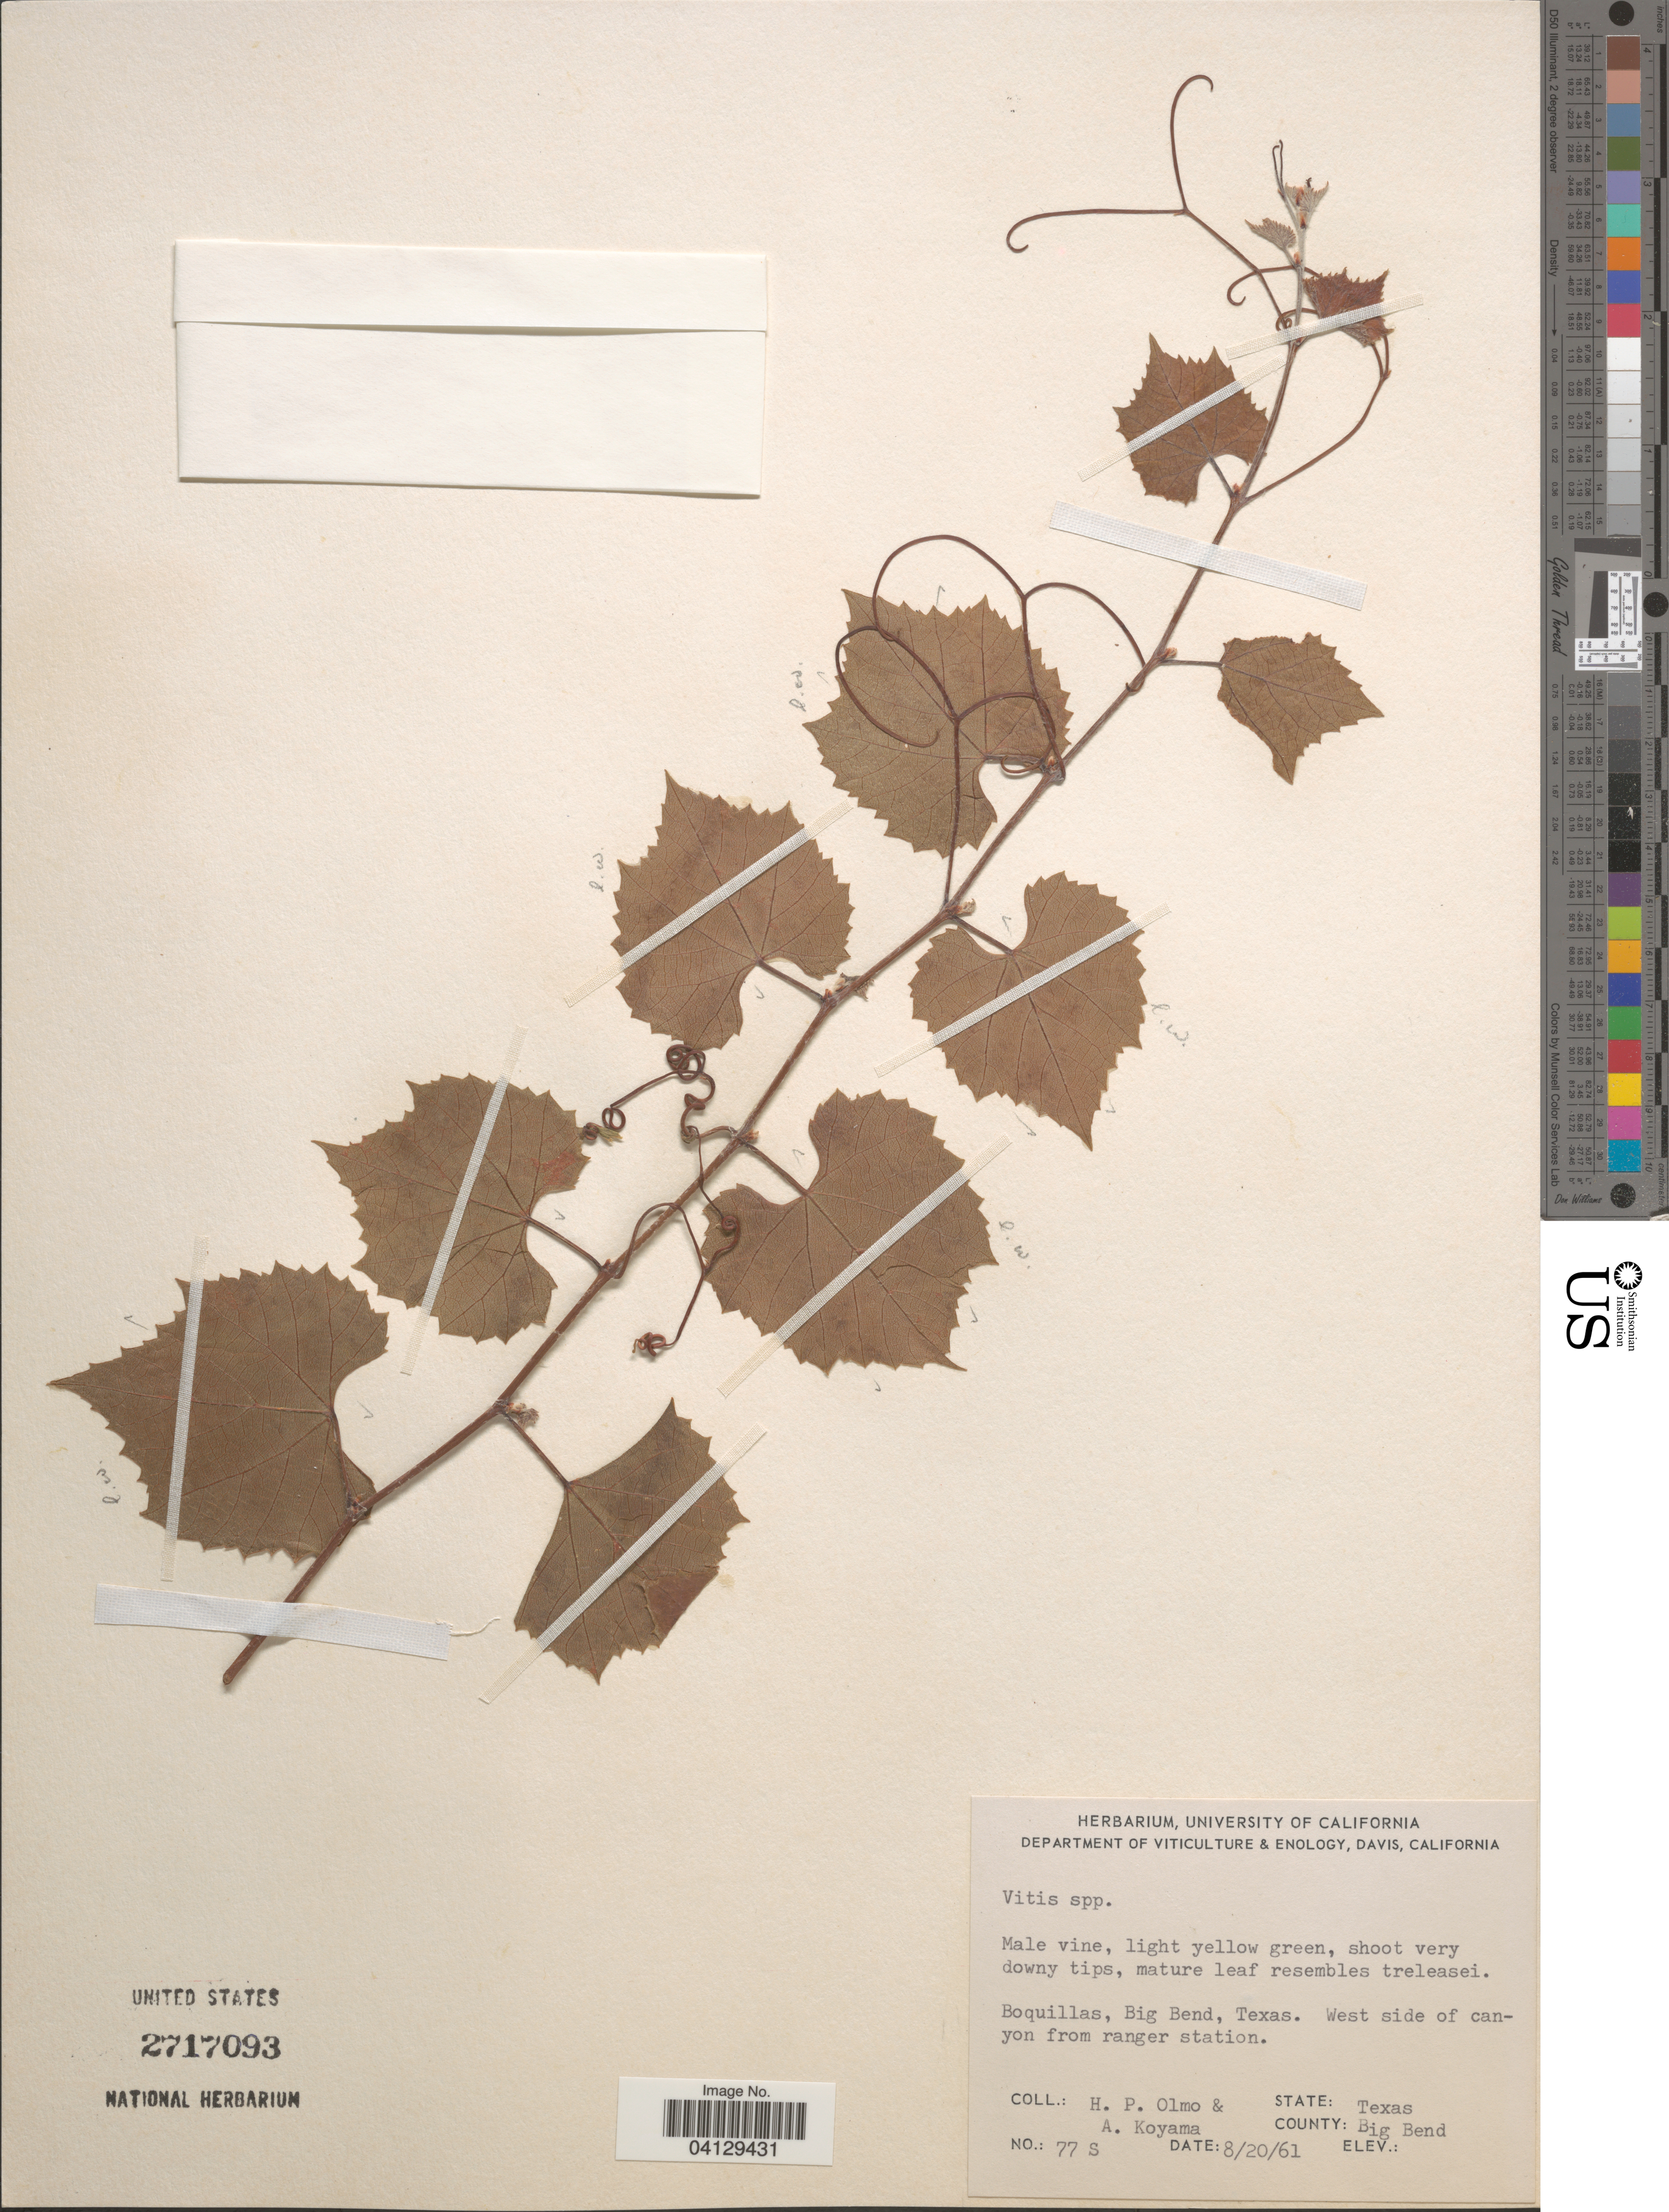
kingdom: Plantae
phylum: Tracheophyta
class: Magnoliopsida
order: Vitales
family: Vitaceae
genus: Vitis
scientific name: Vitis sp.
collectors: H. Olmo & A. Koyama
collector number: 77S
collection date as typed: Transcribed d/m/y: 20/8/61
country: United States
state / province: Texas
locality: Boquillas, Big Bend. West side of canyon from ranger station. County: Big Bend.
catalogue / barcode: US 2717093